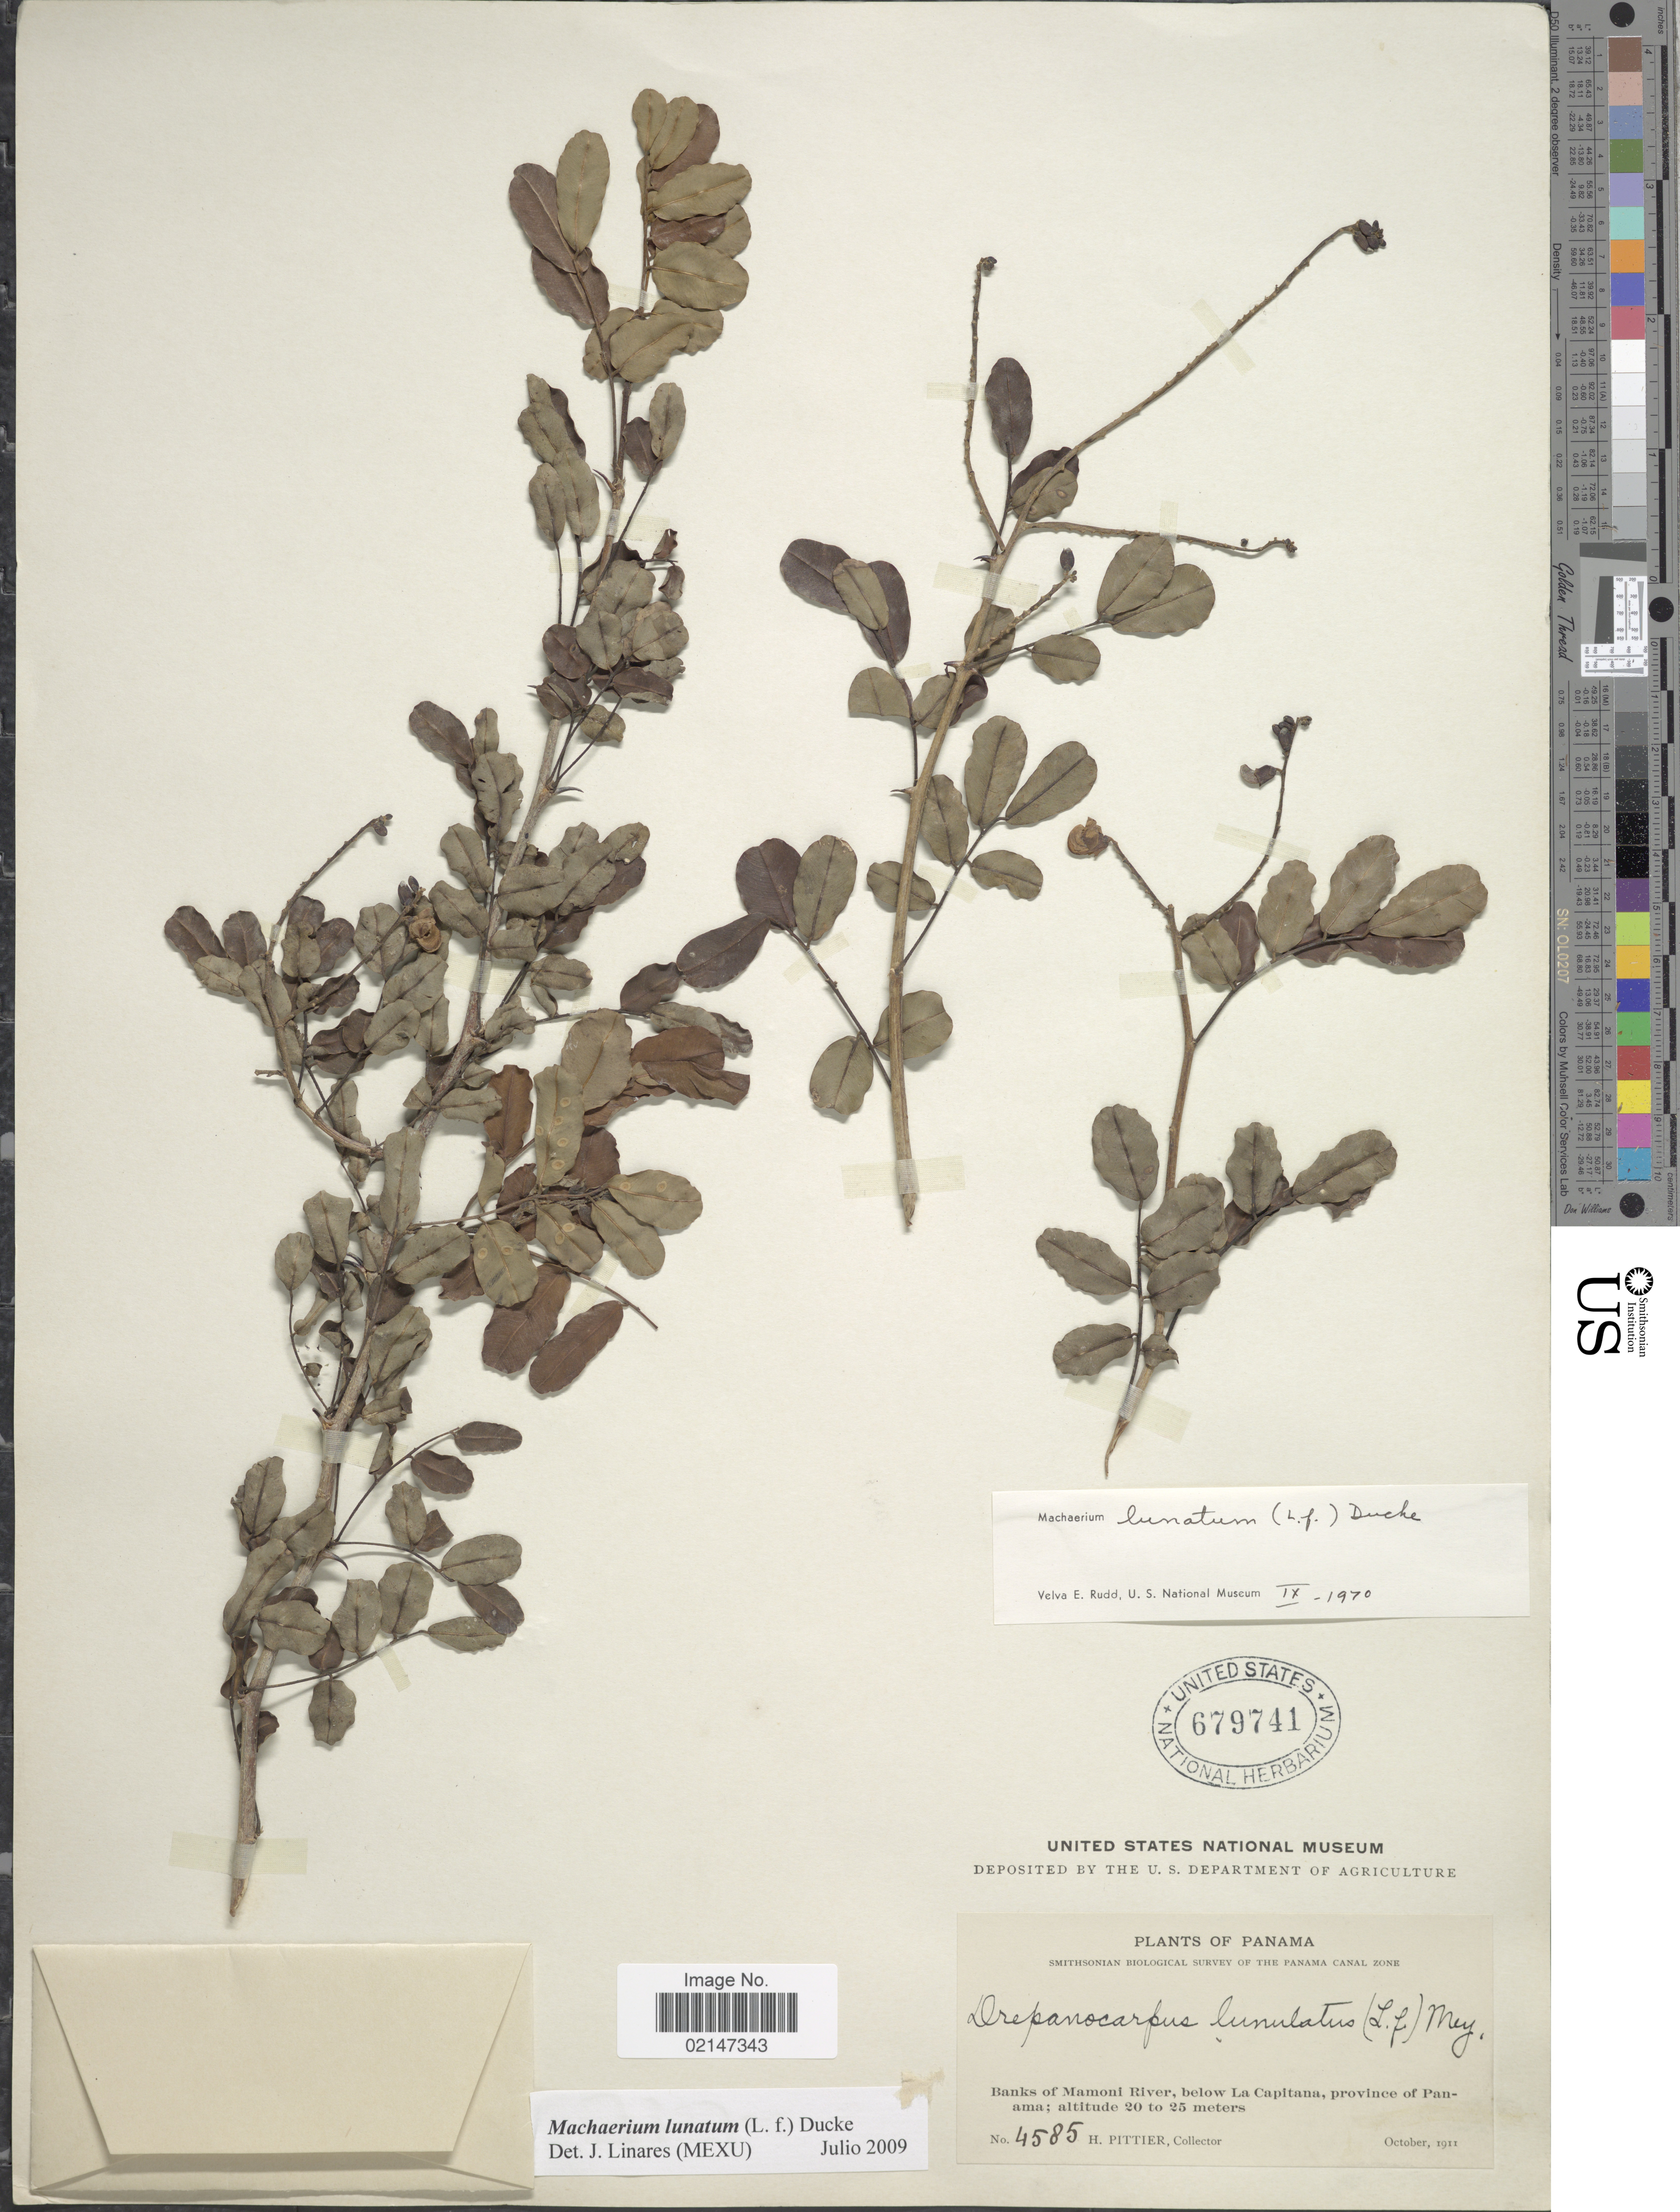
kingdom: Plantae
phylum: Tracheophyta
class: Magnoliopsida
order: Fabales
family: Fabaceae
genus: Machaerium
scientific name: Machaerium lunatum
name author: (L. f.) Ducke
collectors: H. F. Pittier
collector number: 4585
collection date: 1911-10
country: Panama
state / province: Panamá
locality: Banks of Mamoni River, below La Capitana, province of Panama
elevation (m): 20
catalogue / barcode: US 679741